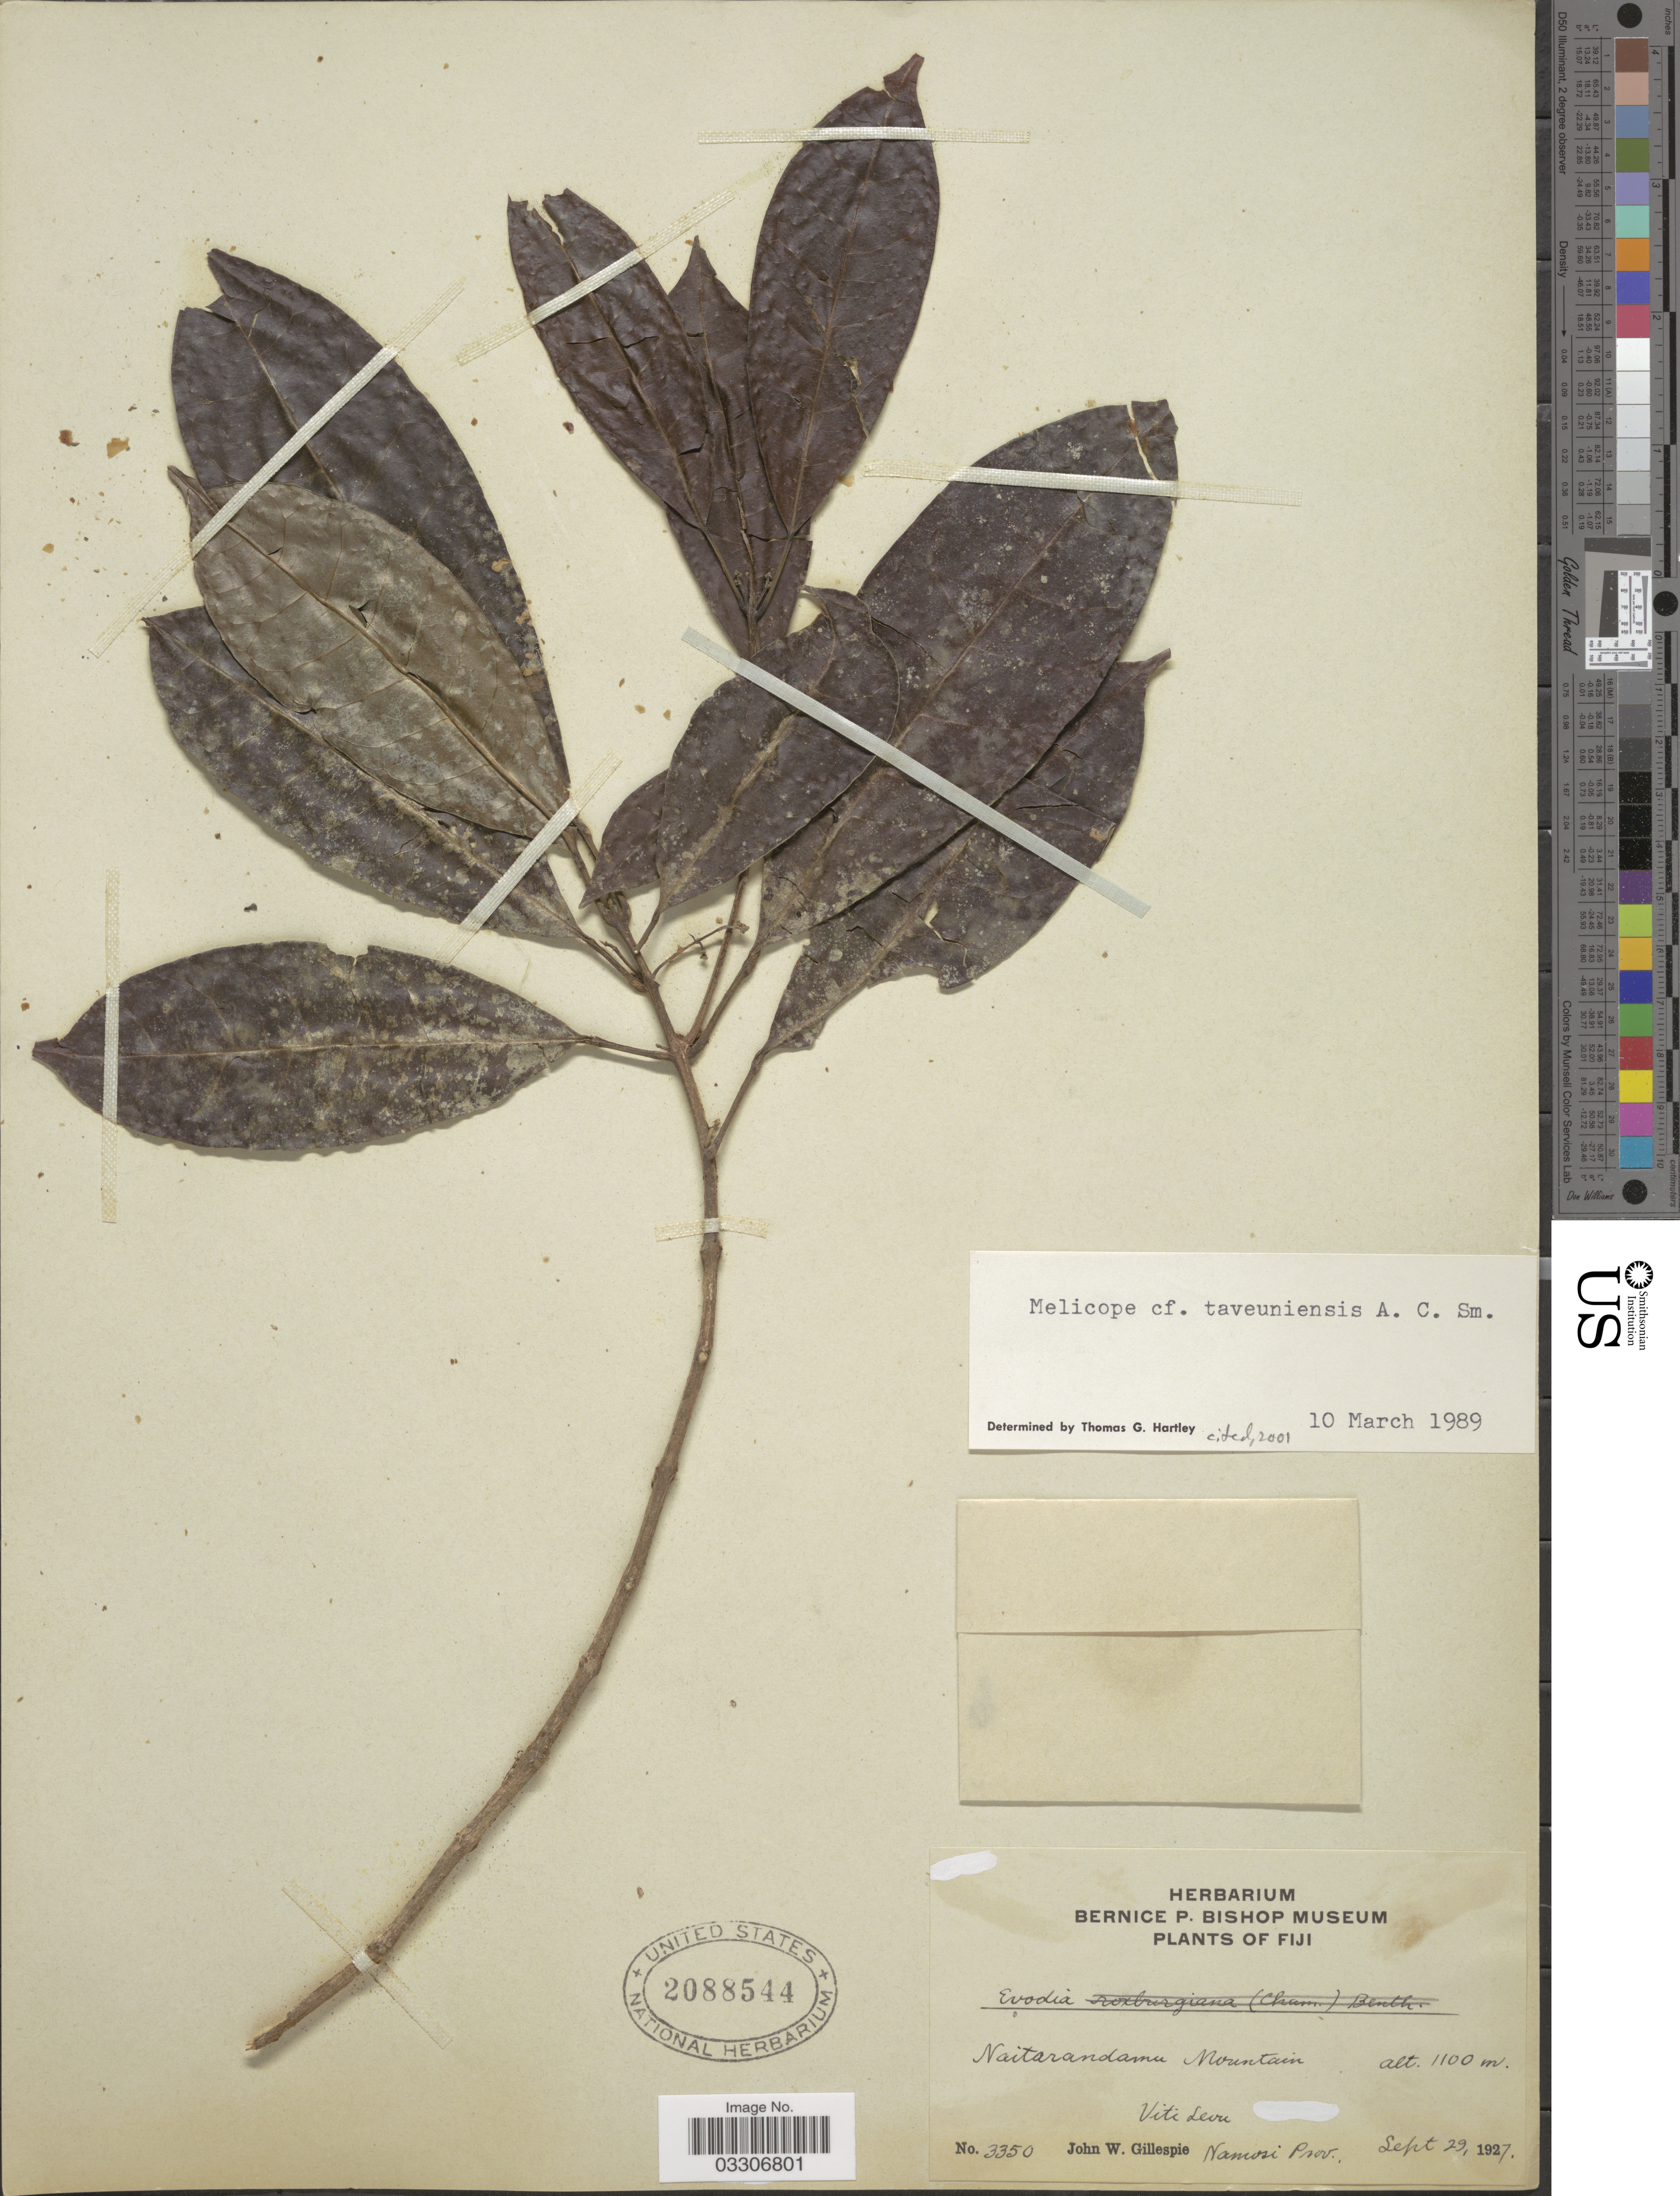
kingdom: Plantae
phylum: Tracheophyta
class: Magnoliopsida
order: Sapindales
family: Rutaceae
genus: Melicope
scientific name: Melicope taveuniensis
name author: A.C. Sm.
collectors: J. W. Gillespie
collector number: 3350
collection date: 1927-09-29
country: Fiji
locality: Naitarandamu Mountain. Viti Levu. Namosi Prov.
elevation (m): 1100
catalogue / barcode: US 2088544